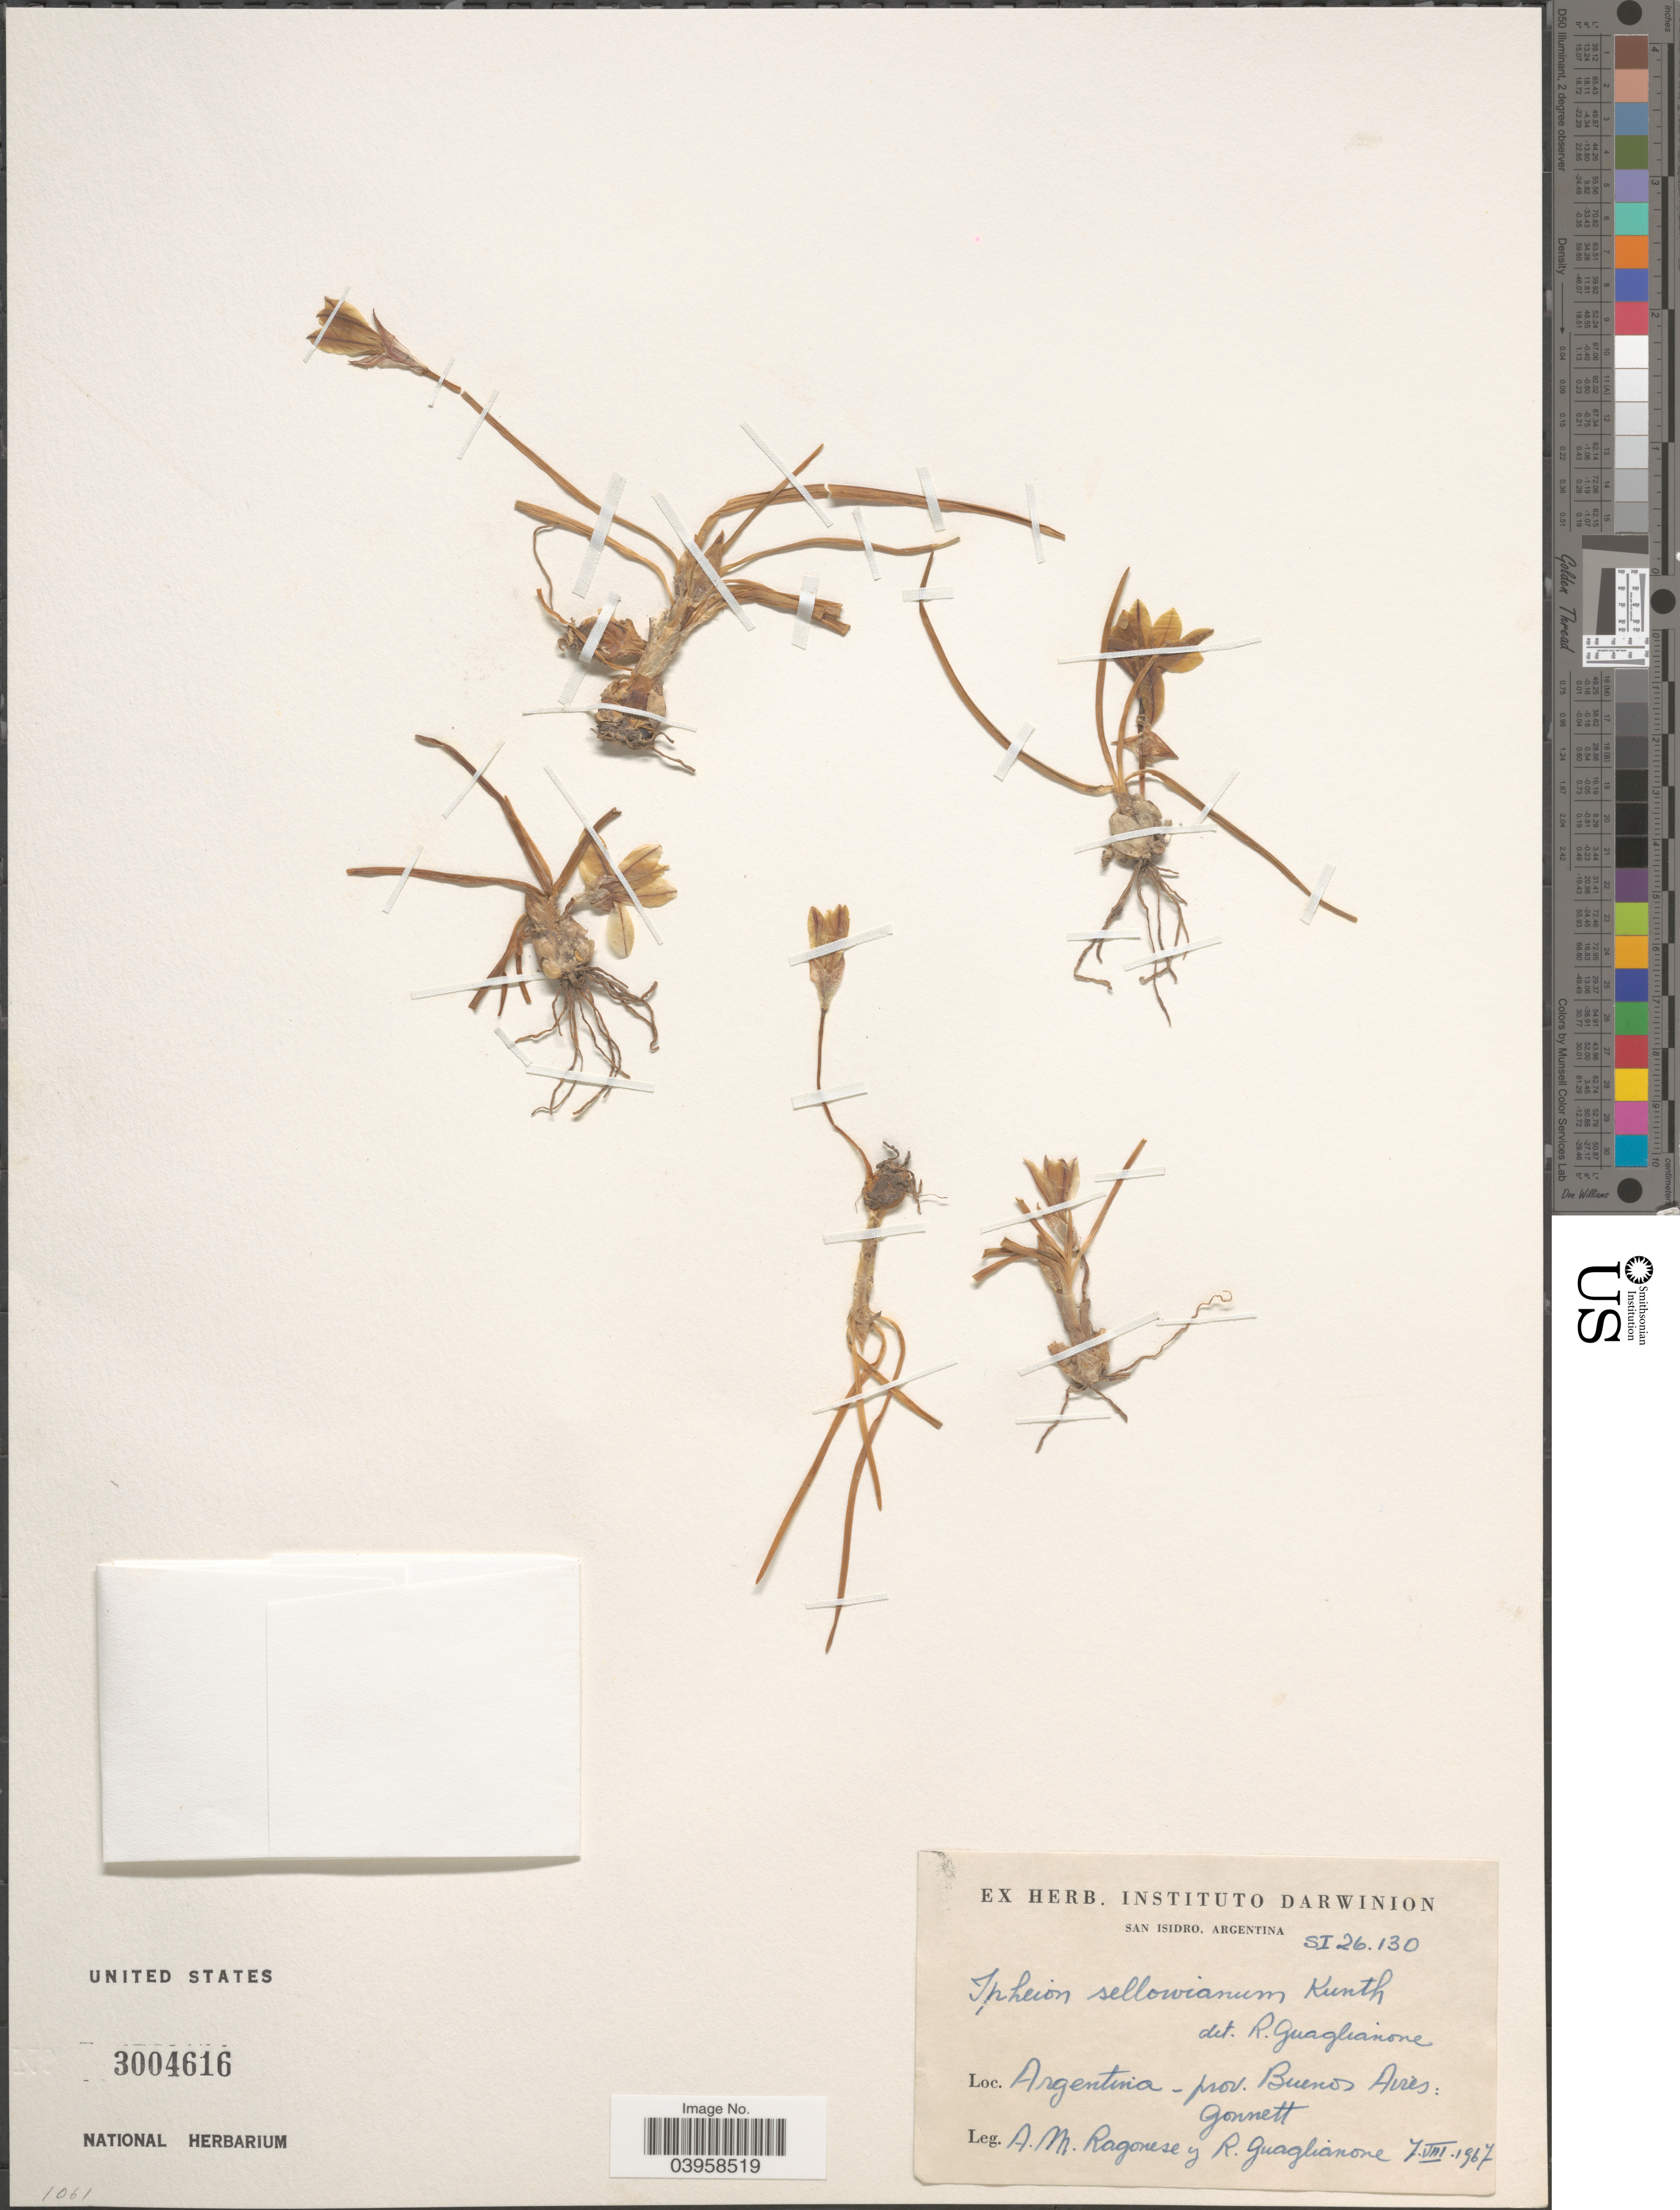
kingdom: Plantae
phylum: Tracheophyta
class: Liliopsida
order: Asparagales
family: Amaryllidaceae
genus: Nothoscordum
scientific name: Nothoscordum sellowianum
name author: Kunth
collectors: A. Ragonese & R. Guaglianone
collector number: SI26.130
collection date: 1967-08-07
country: Argentina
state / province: Buenos Aires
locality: Gonnett.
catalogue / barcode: US 3004616